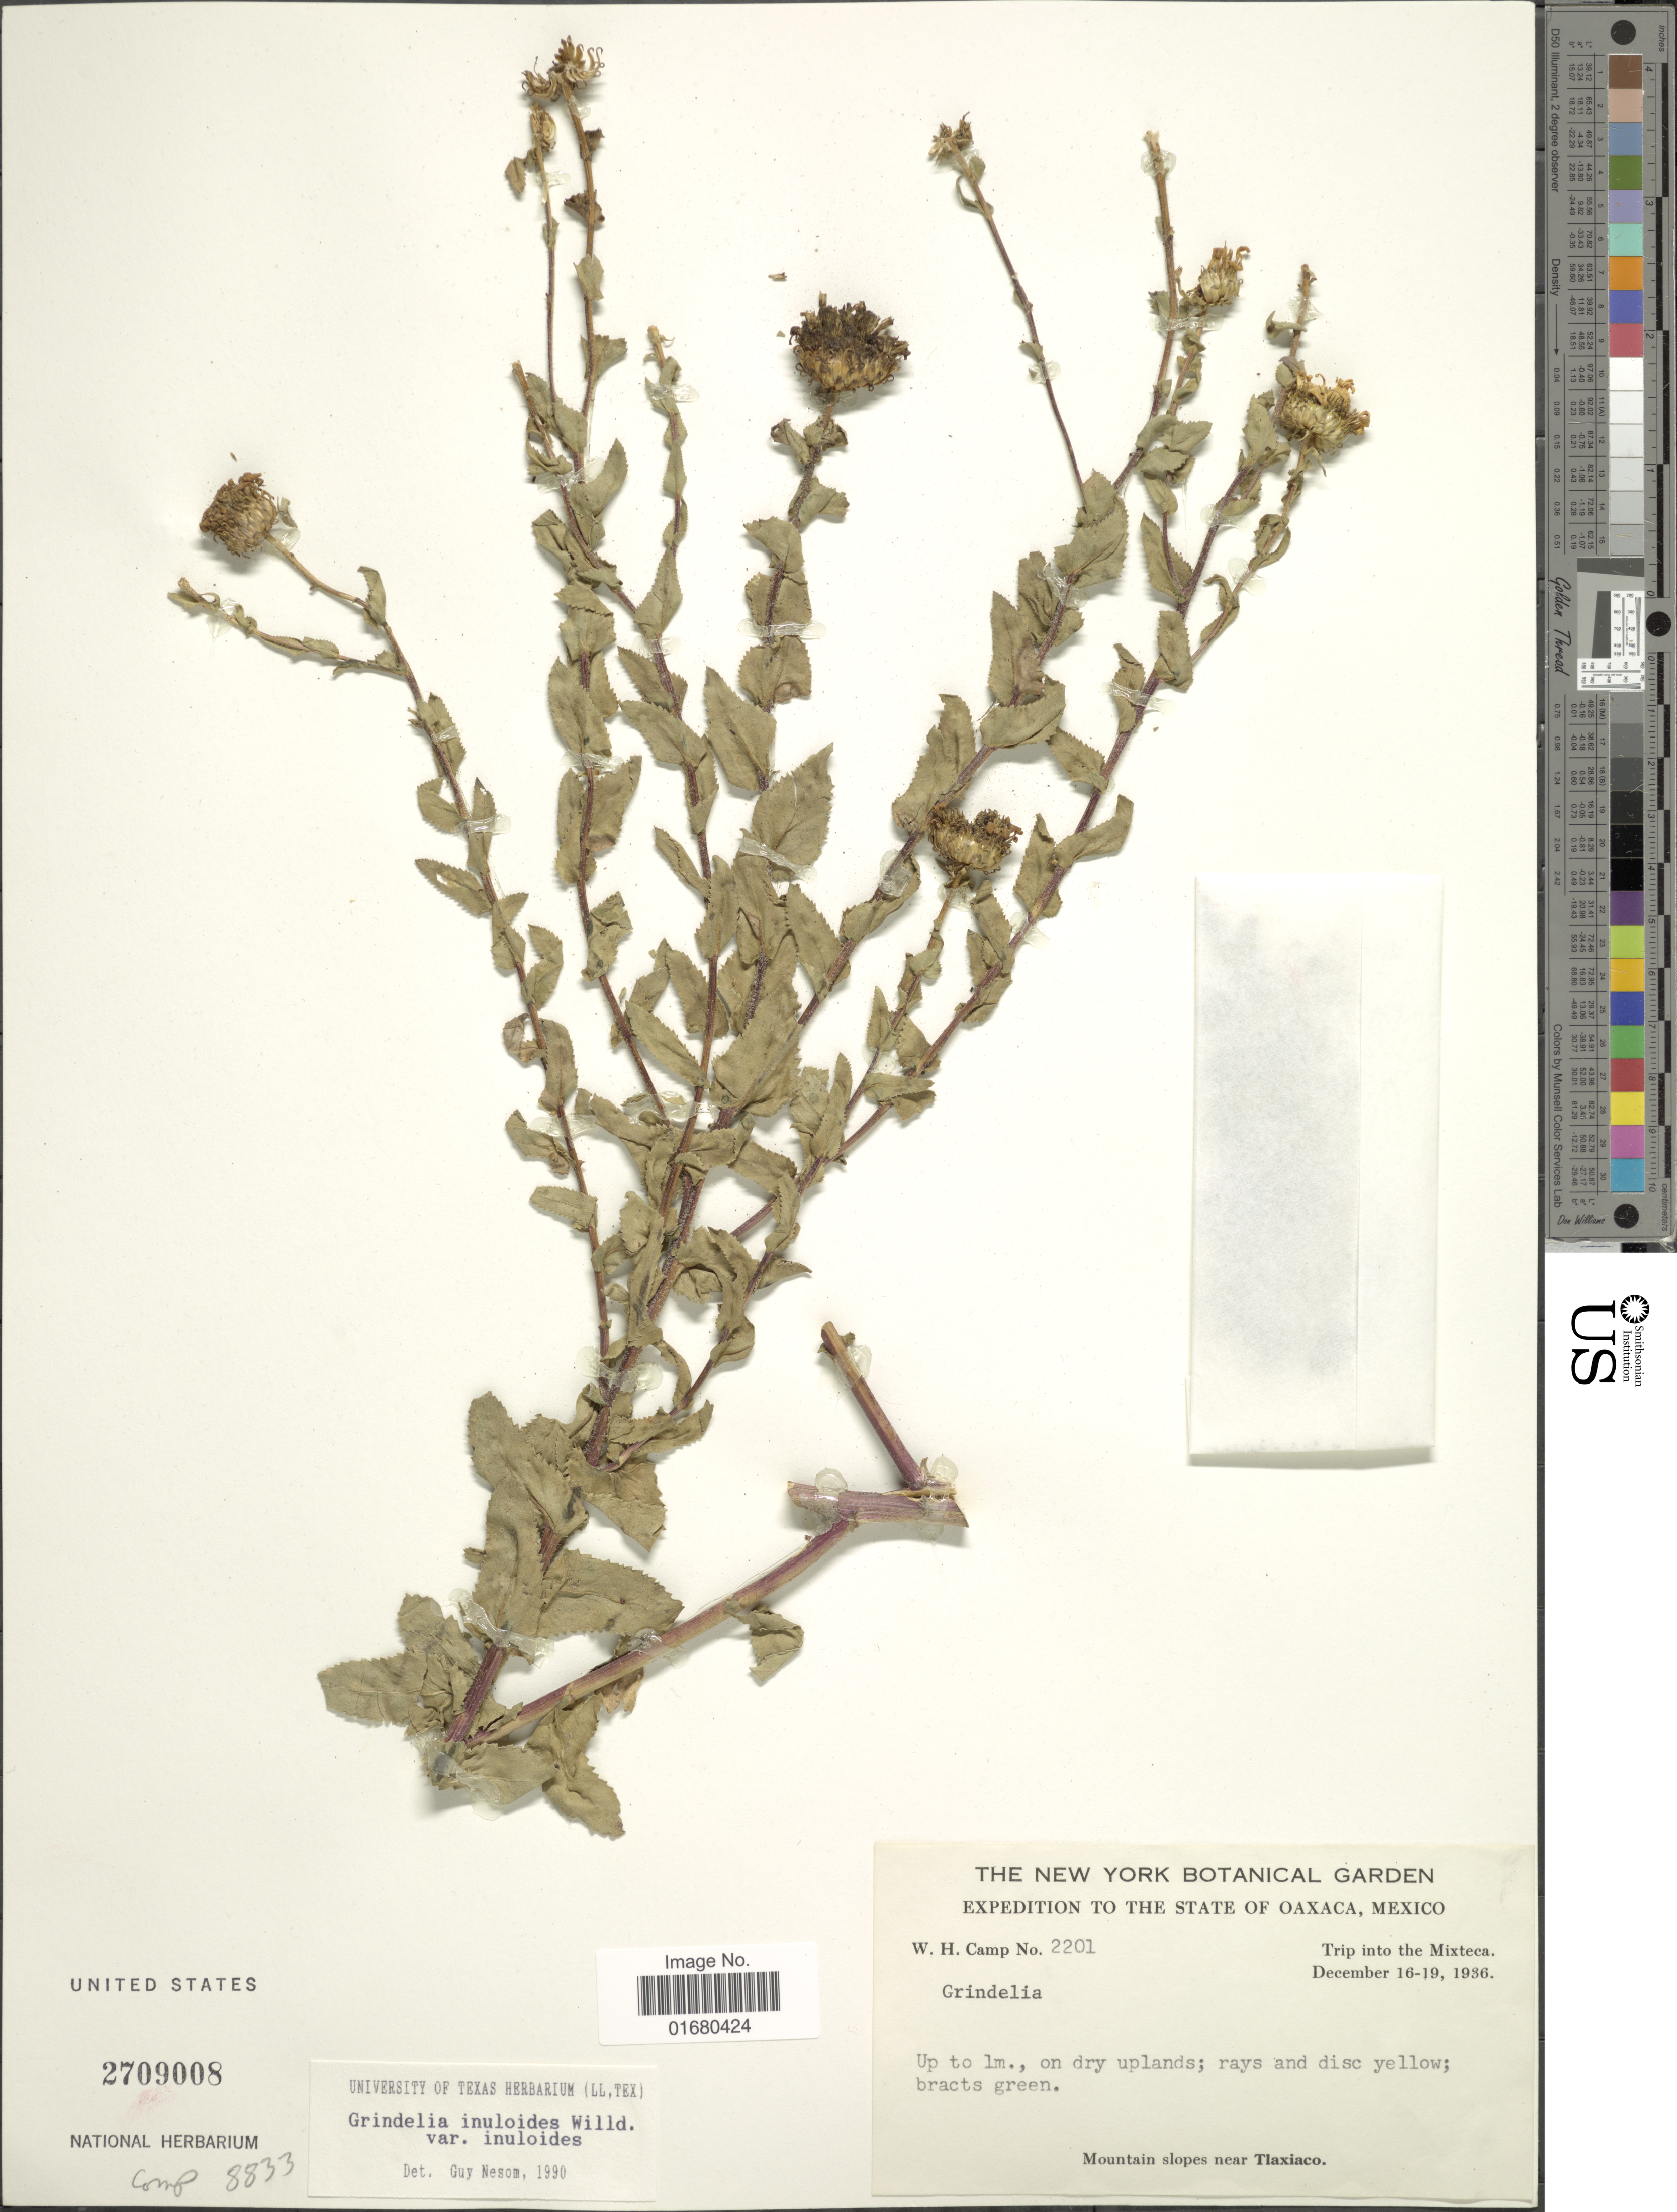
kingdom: Plantae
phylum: Tracheophyta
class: Magnoliopsida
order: Asterales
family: Asteraceae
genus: Grindelia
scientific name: Grindelia inuloides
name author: Willd.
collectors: W. H. Camp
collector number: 2201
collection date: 1936-12-16/1936-12-19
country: Mexico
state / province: Oaxaca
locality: Trip to the Mixteca, Mountain slopes near Tlaxiaco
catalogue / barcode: US 2709008